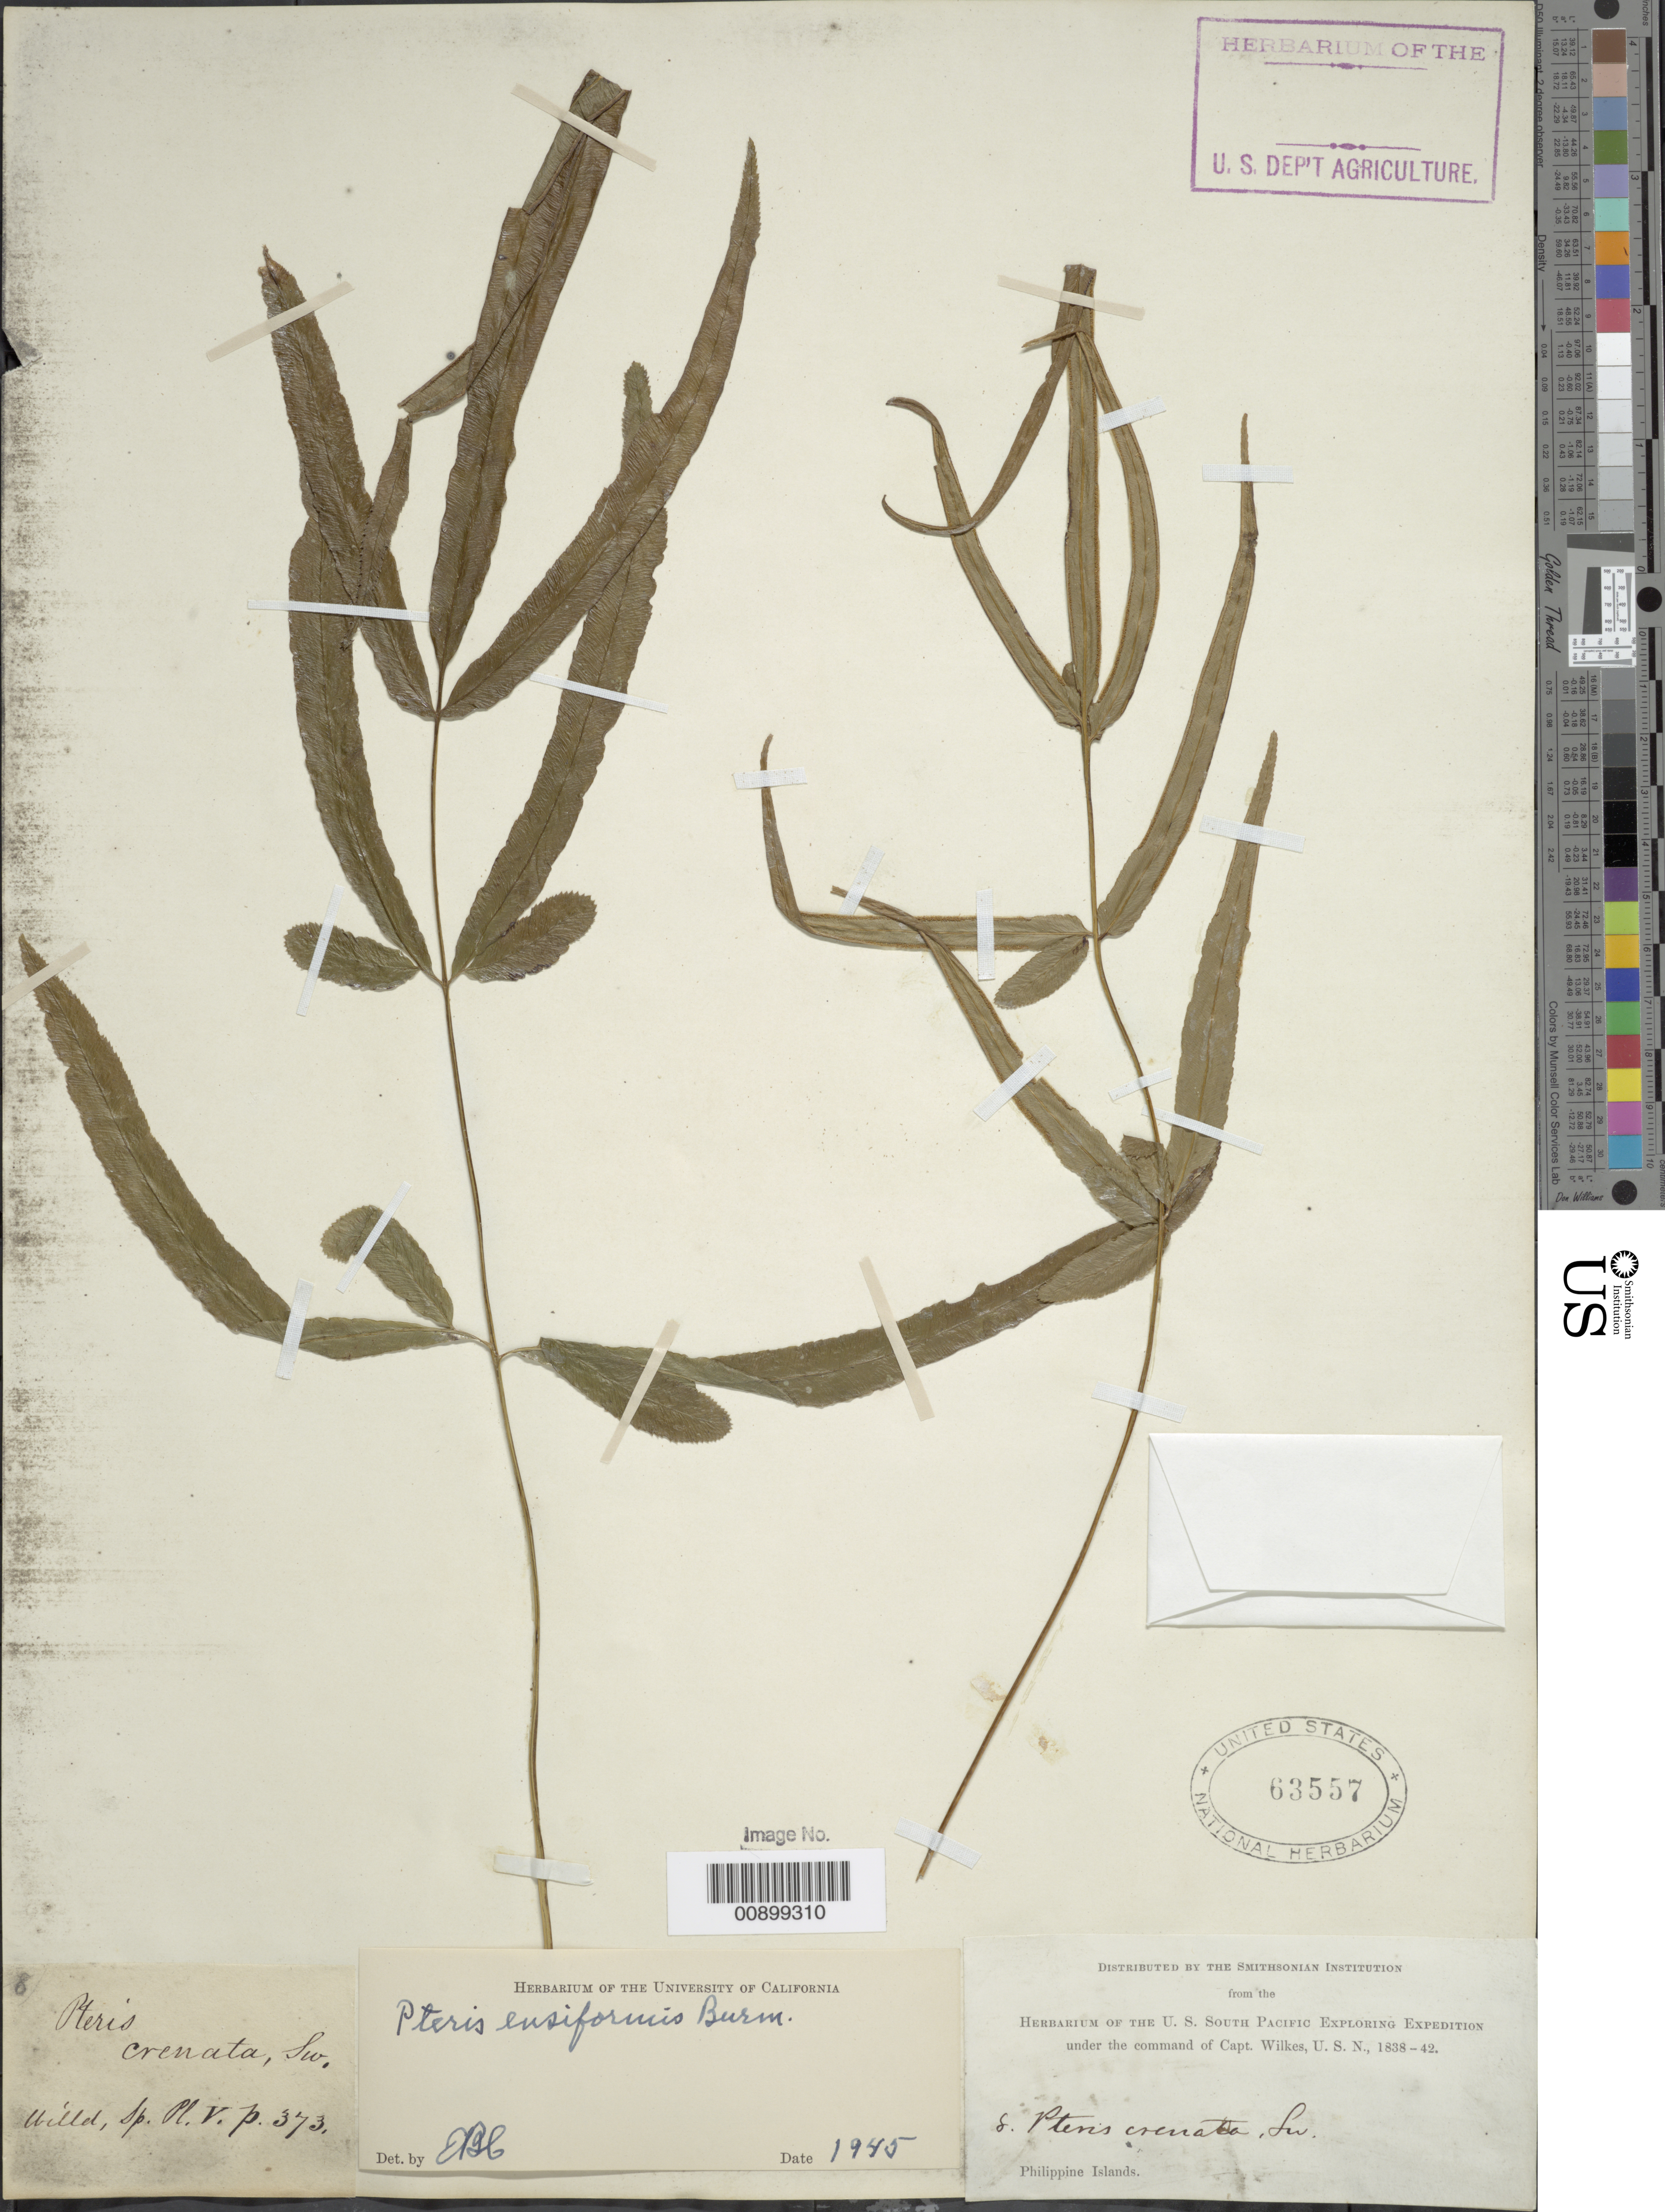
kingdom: Plantae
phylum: Tracheophyta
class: Polypodiopsida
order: Polypodiales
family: Pteridaceae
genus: Pteris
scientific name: Pteris ensiformis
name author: Burm. f.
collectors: Wilkes Explor. Exped.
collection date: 1838/1842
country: Philippines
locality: Philippine Islands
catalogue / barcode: US 63557